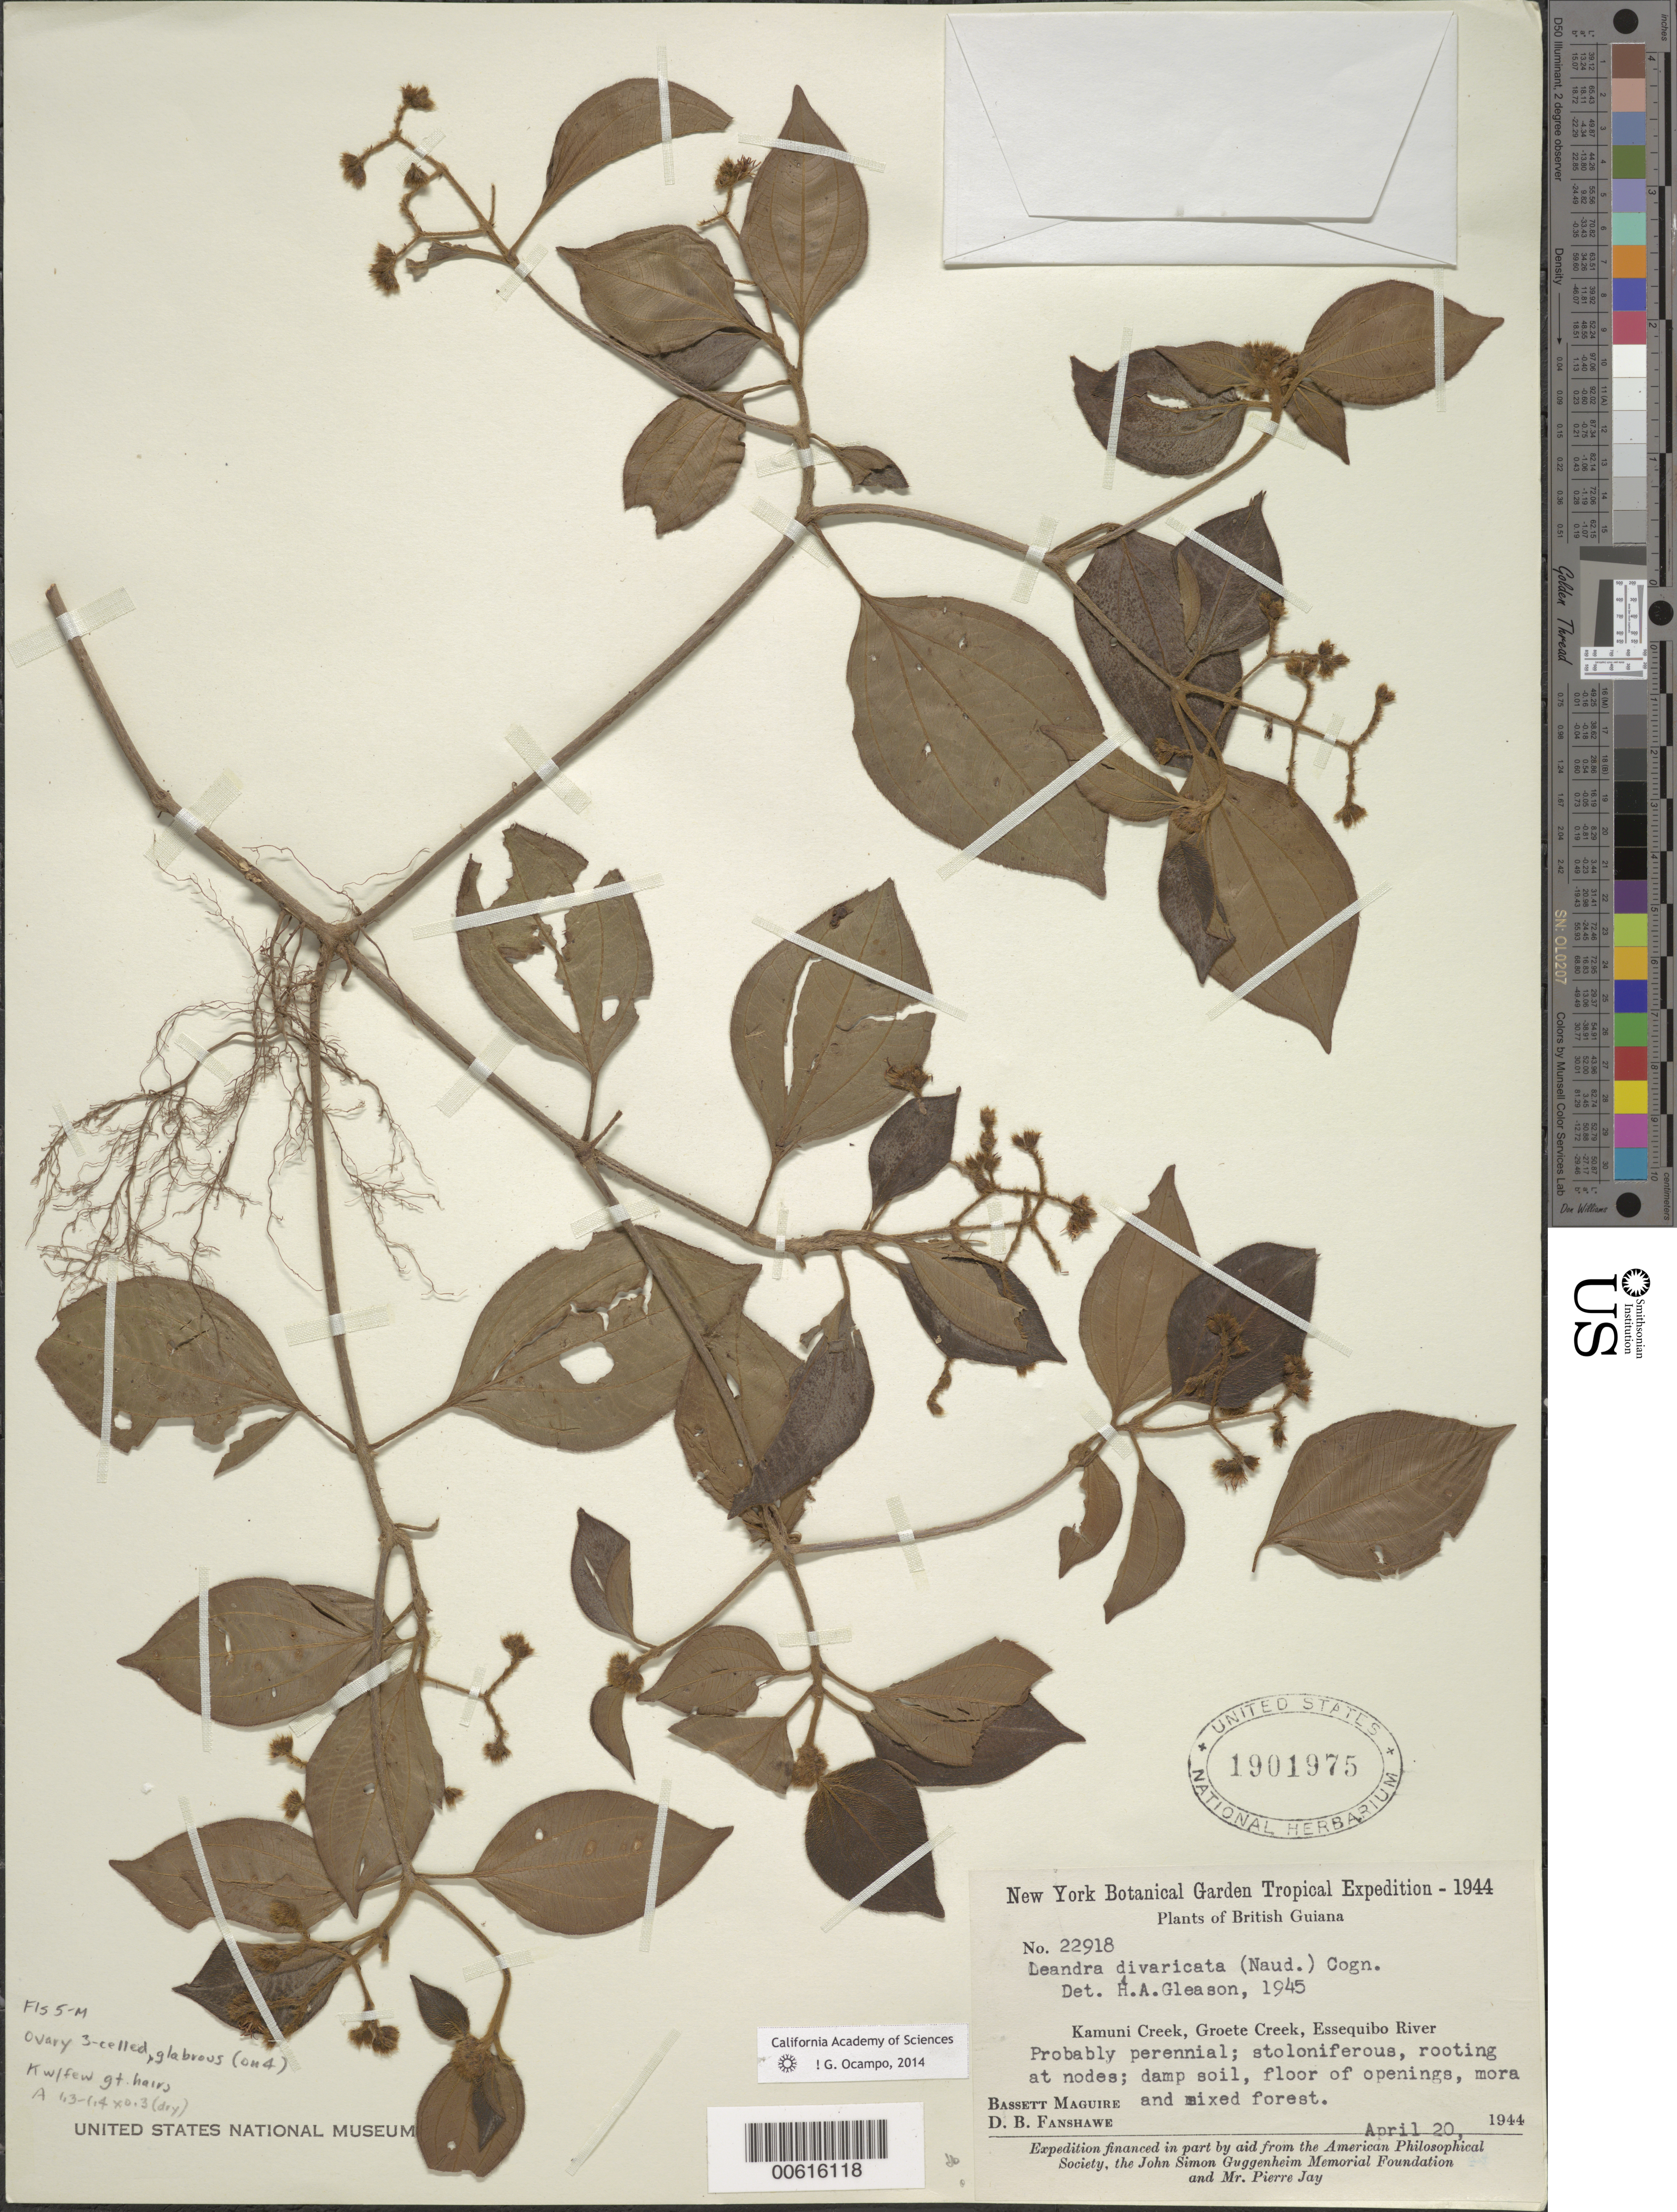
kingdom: Plantae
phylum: Tracheophyta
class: Magnoliopsida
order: Myrtales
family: Melastomataceae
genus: Leandra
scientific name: Leandra divaricata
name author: (Naudin) Cogn.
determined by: Gleason, H. A.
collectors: B. Maguire & D. B. Fanshawe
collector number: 22918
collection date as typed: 20-Apr-44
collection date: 1944-04-20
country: Guyana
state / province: Essequibo Isl-W. Demerara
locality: Kamuni Creek, Groete Creek, Essequibo River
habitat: Damp soil, floor of openings, mora and mixed forest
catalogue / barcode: US 1901975